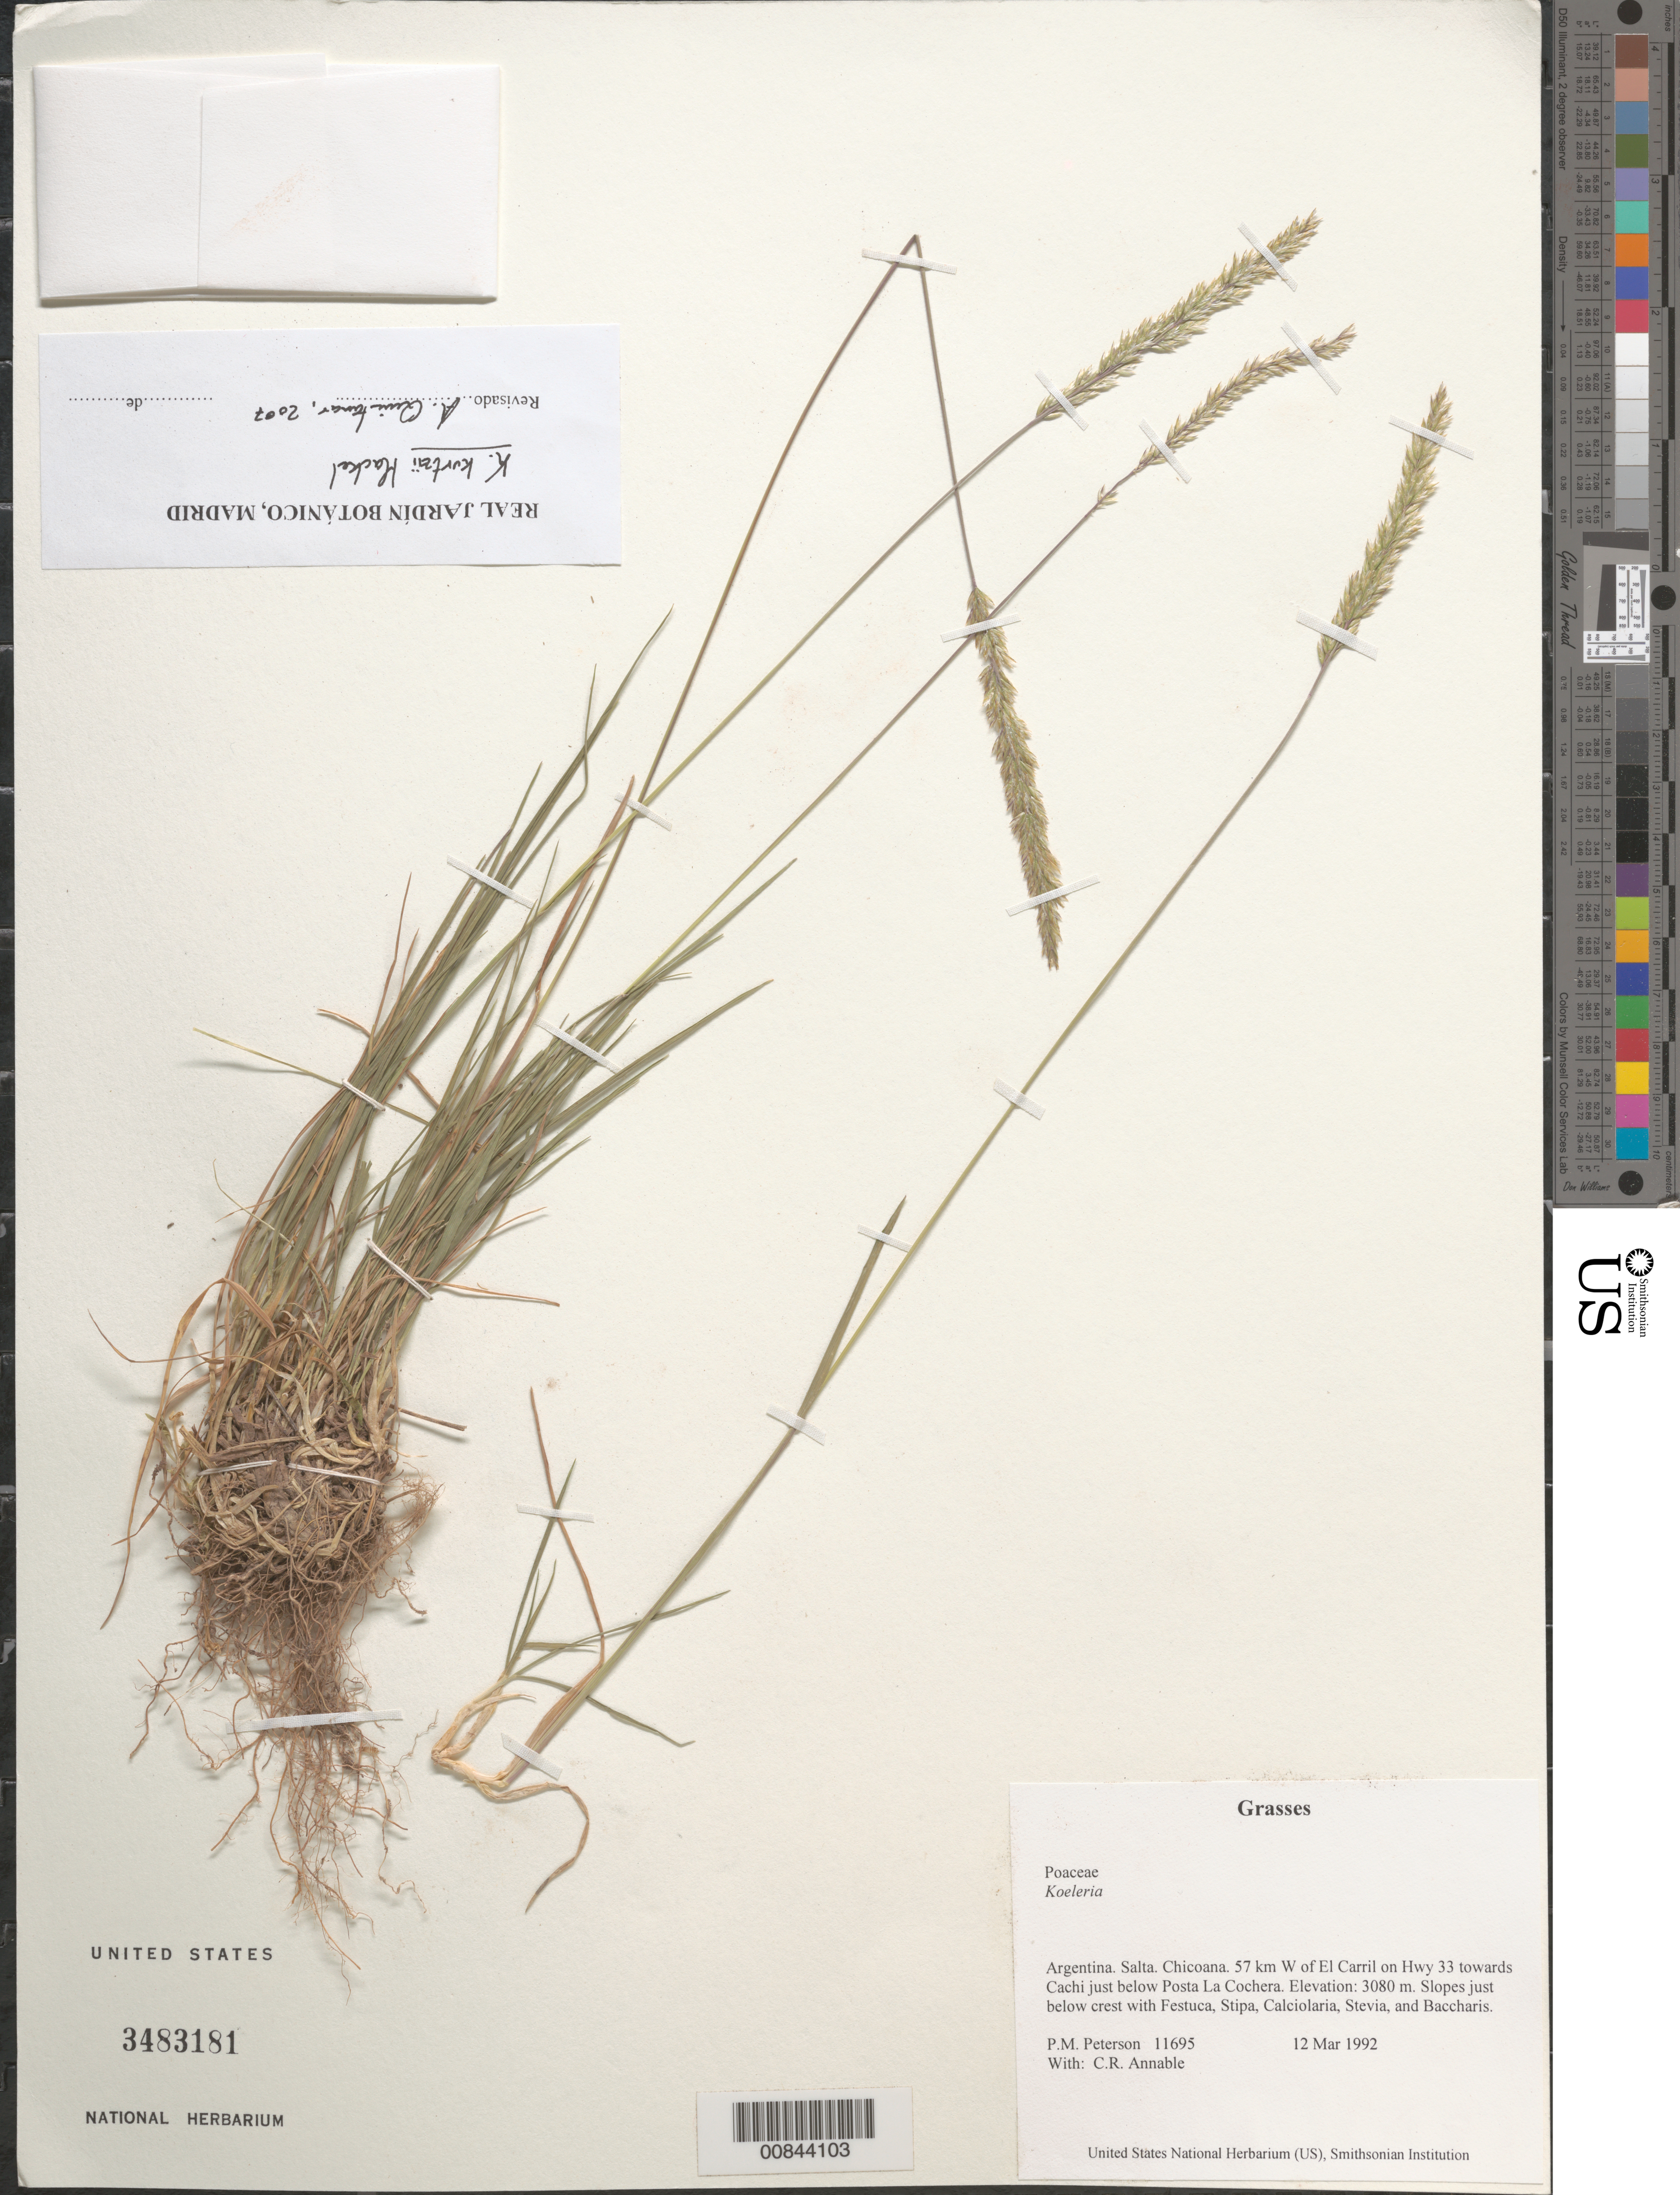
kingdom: Plantae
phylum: Tracheophyta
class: Liliopsida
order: Poales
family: Poaceae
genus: Koeleria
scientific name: Koeleria kurtzii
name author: Hack. ex Kurtz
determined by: Quintanar, A.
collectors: P. M. Peterson & C. R. Annable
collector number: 11695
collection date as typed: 12 Mar 1992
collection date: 1992-03-12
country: Argentina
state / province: Salta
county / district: Chicoana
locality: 57 km W of El Carril on Hwy 33 towards Cachi just below Posta La Cochera.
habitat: Slopes just below crest with Festuca, Stipa, Calciolaria, Stevia, and Baccharis.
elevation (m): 3080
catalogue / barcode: US 3483181